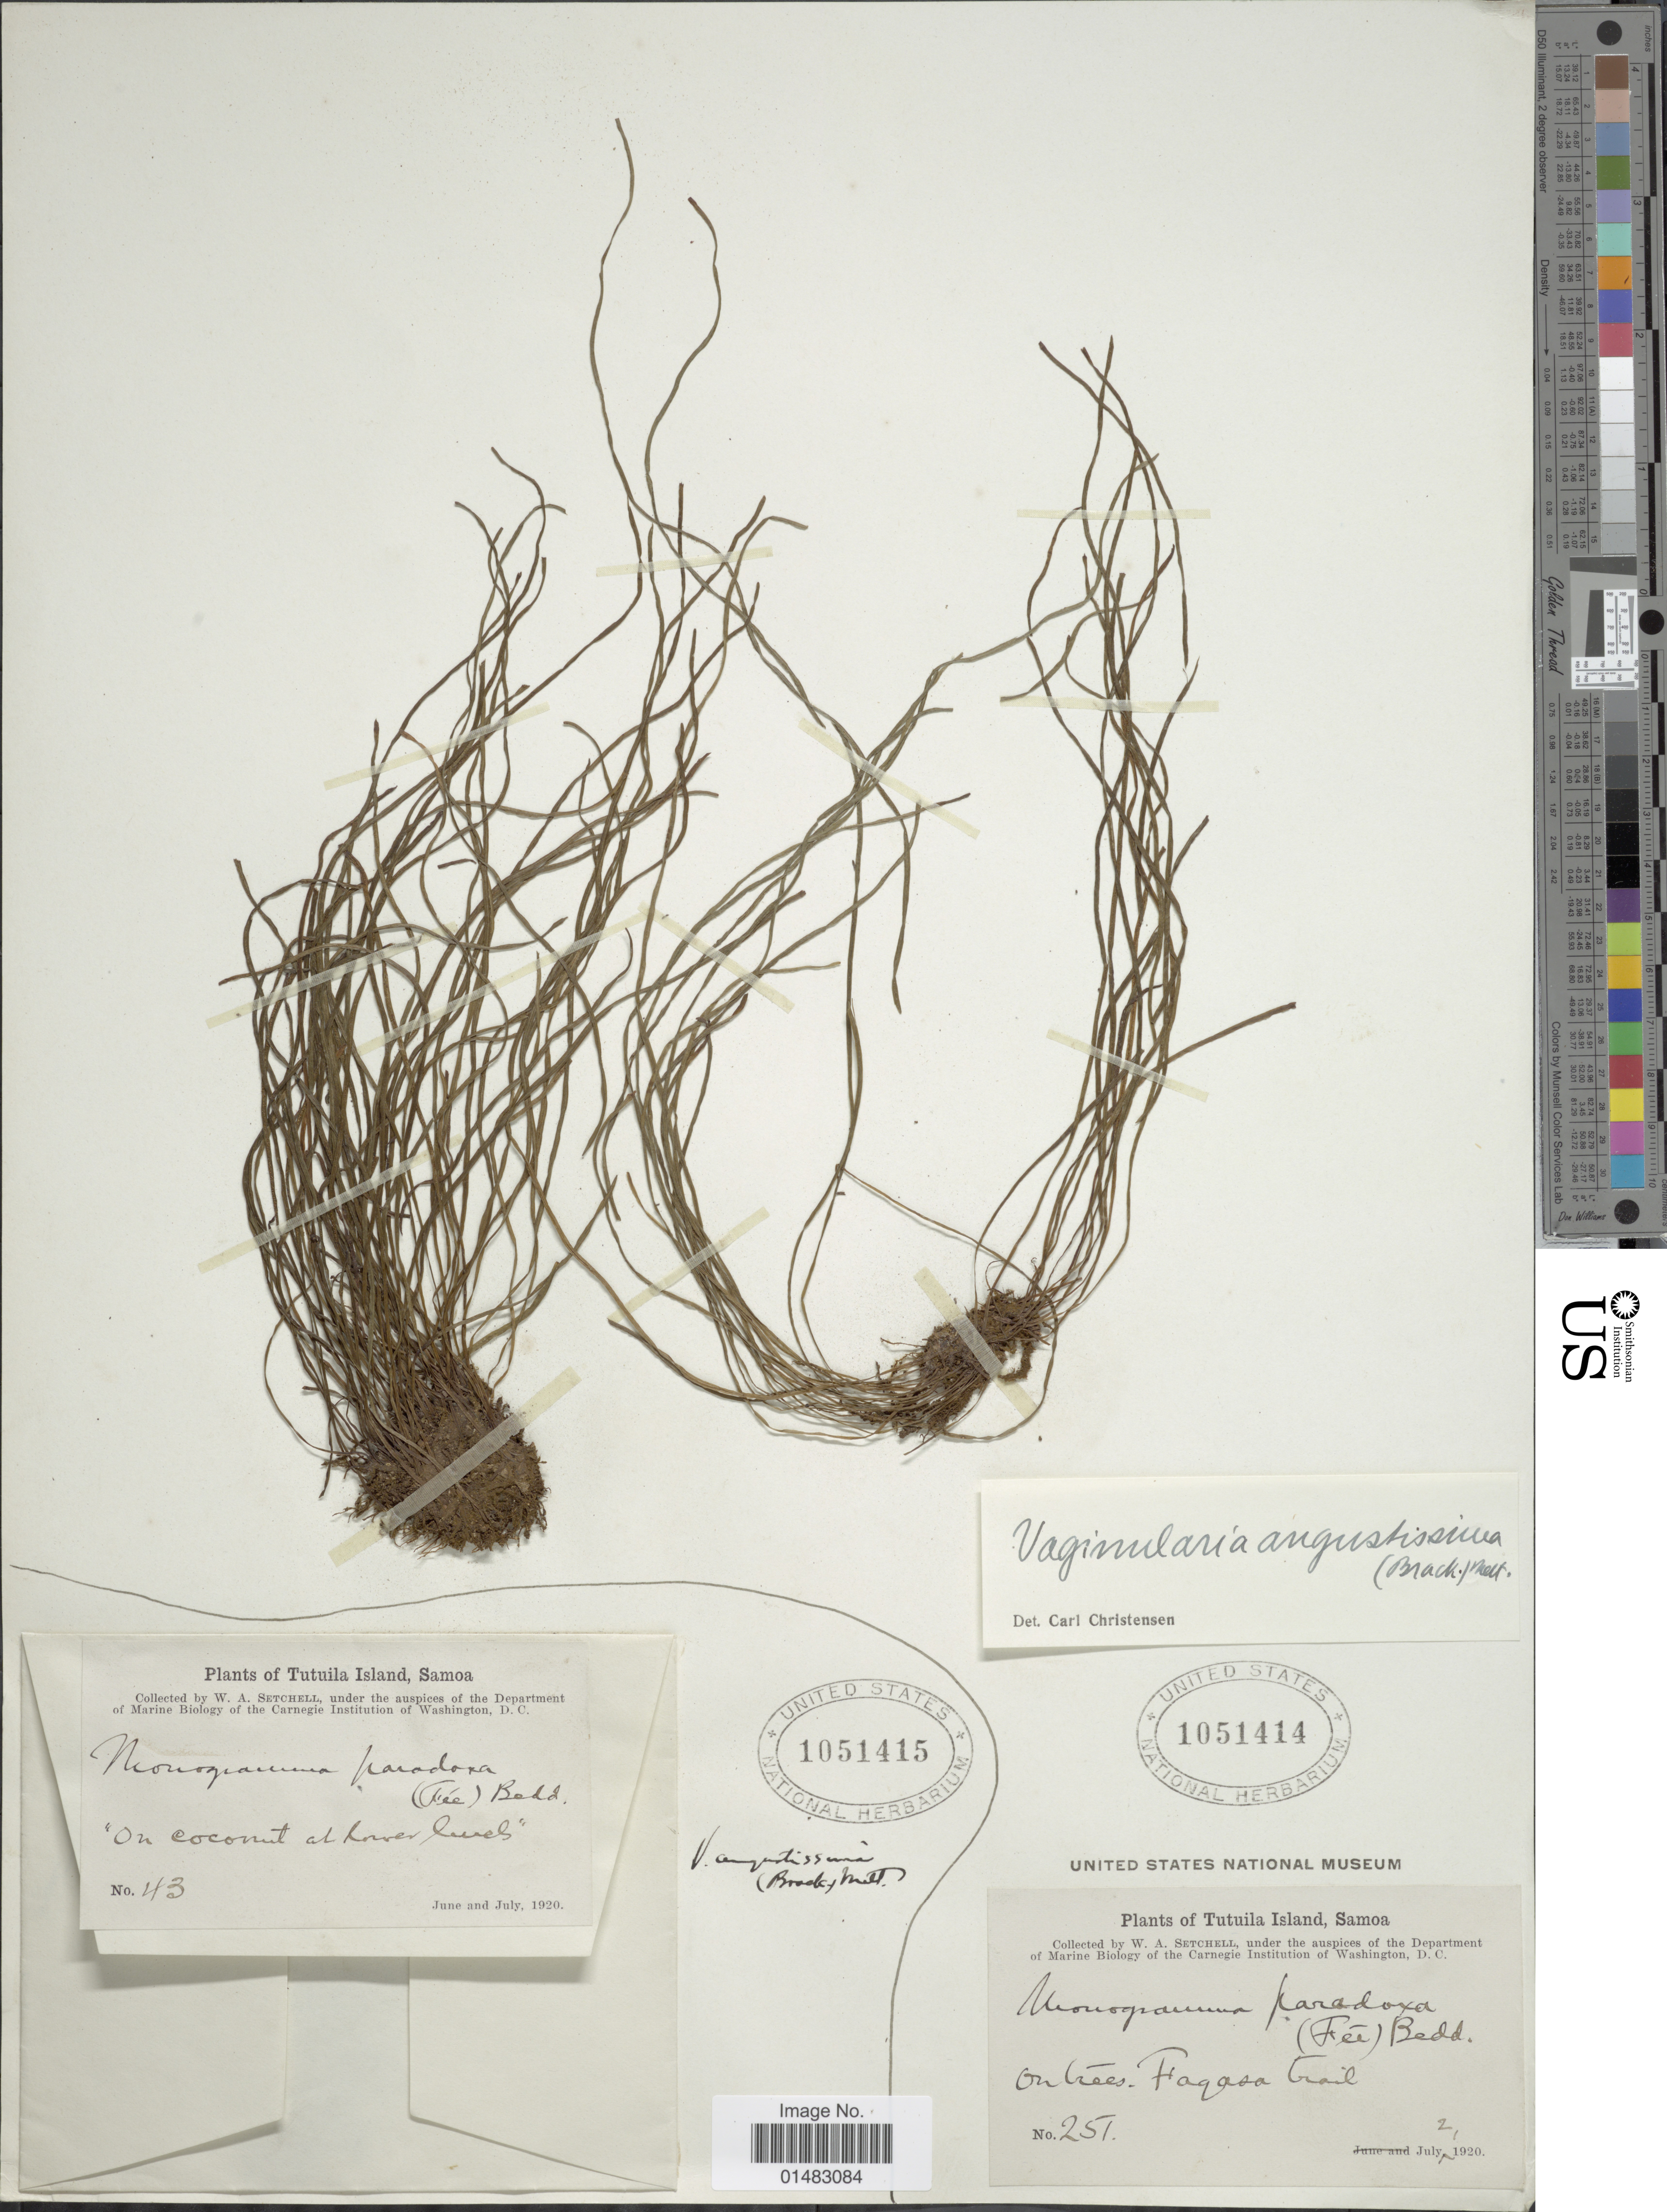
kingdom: Plantae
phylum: Tracheophyta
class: Polypodiopsida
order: Polypodiales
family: Pteridaceae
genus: Vaginularia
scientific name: Vaginularia angustissima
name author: (Brack.) Mett.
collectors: W. Setchell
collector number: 43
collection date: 1920-06/1920-07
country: American Samoa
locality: Tutuila Island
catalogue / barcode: US 1051415